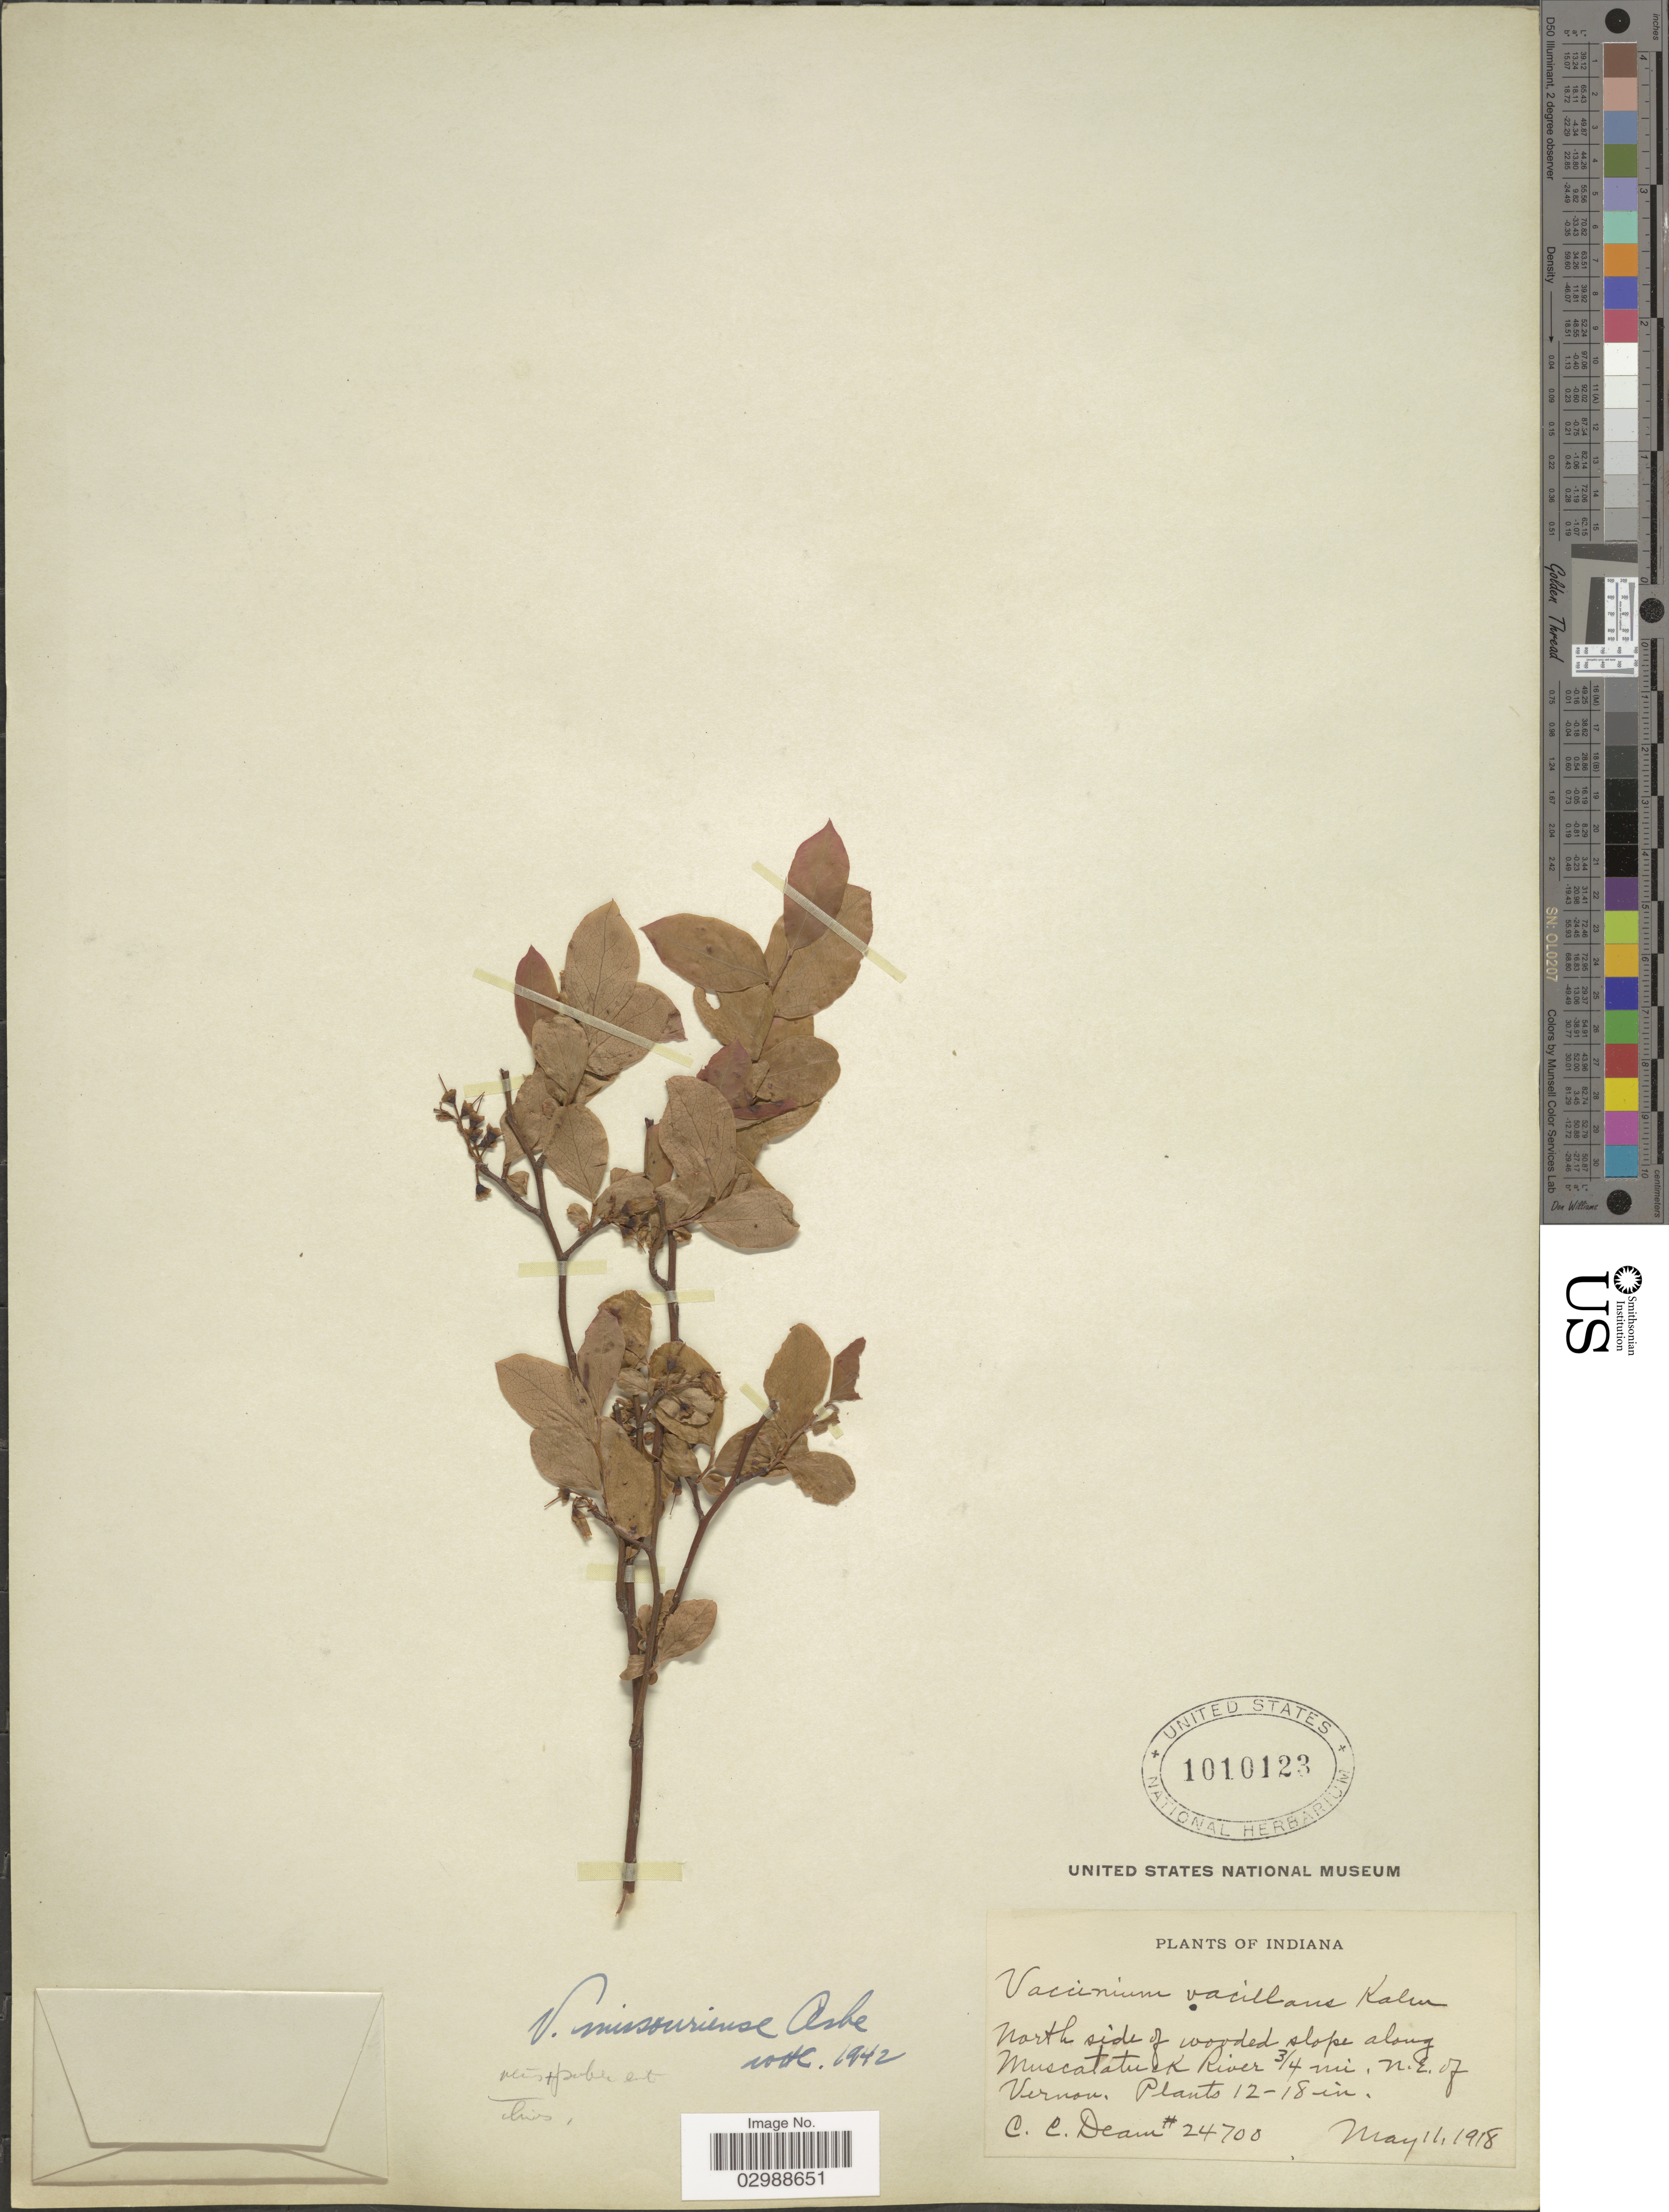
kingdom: Plantae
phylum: Tracheophyta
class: Magnoliopsida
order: Ericales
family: Ericaceae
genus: Vaccinium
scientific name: Vaccinium missouriense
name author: (Ashe) Ashe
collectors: C. Deam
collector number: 24700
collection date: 1918-05-11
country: United States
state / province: Indiana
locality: North side of wooded slope along Muscatatuck River ¾ mi. N.E. of Vernon.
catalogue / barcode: US 1010123